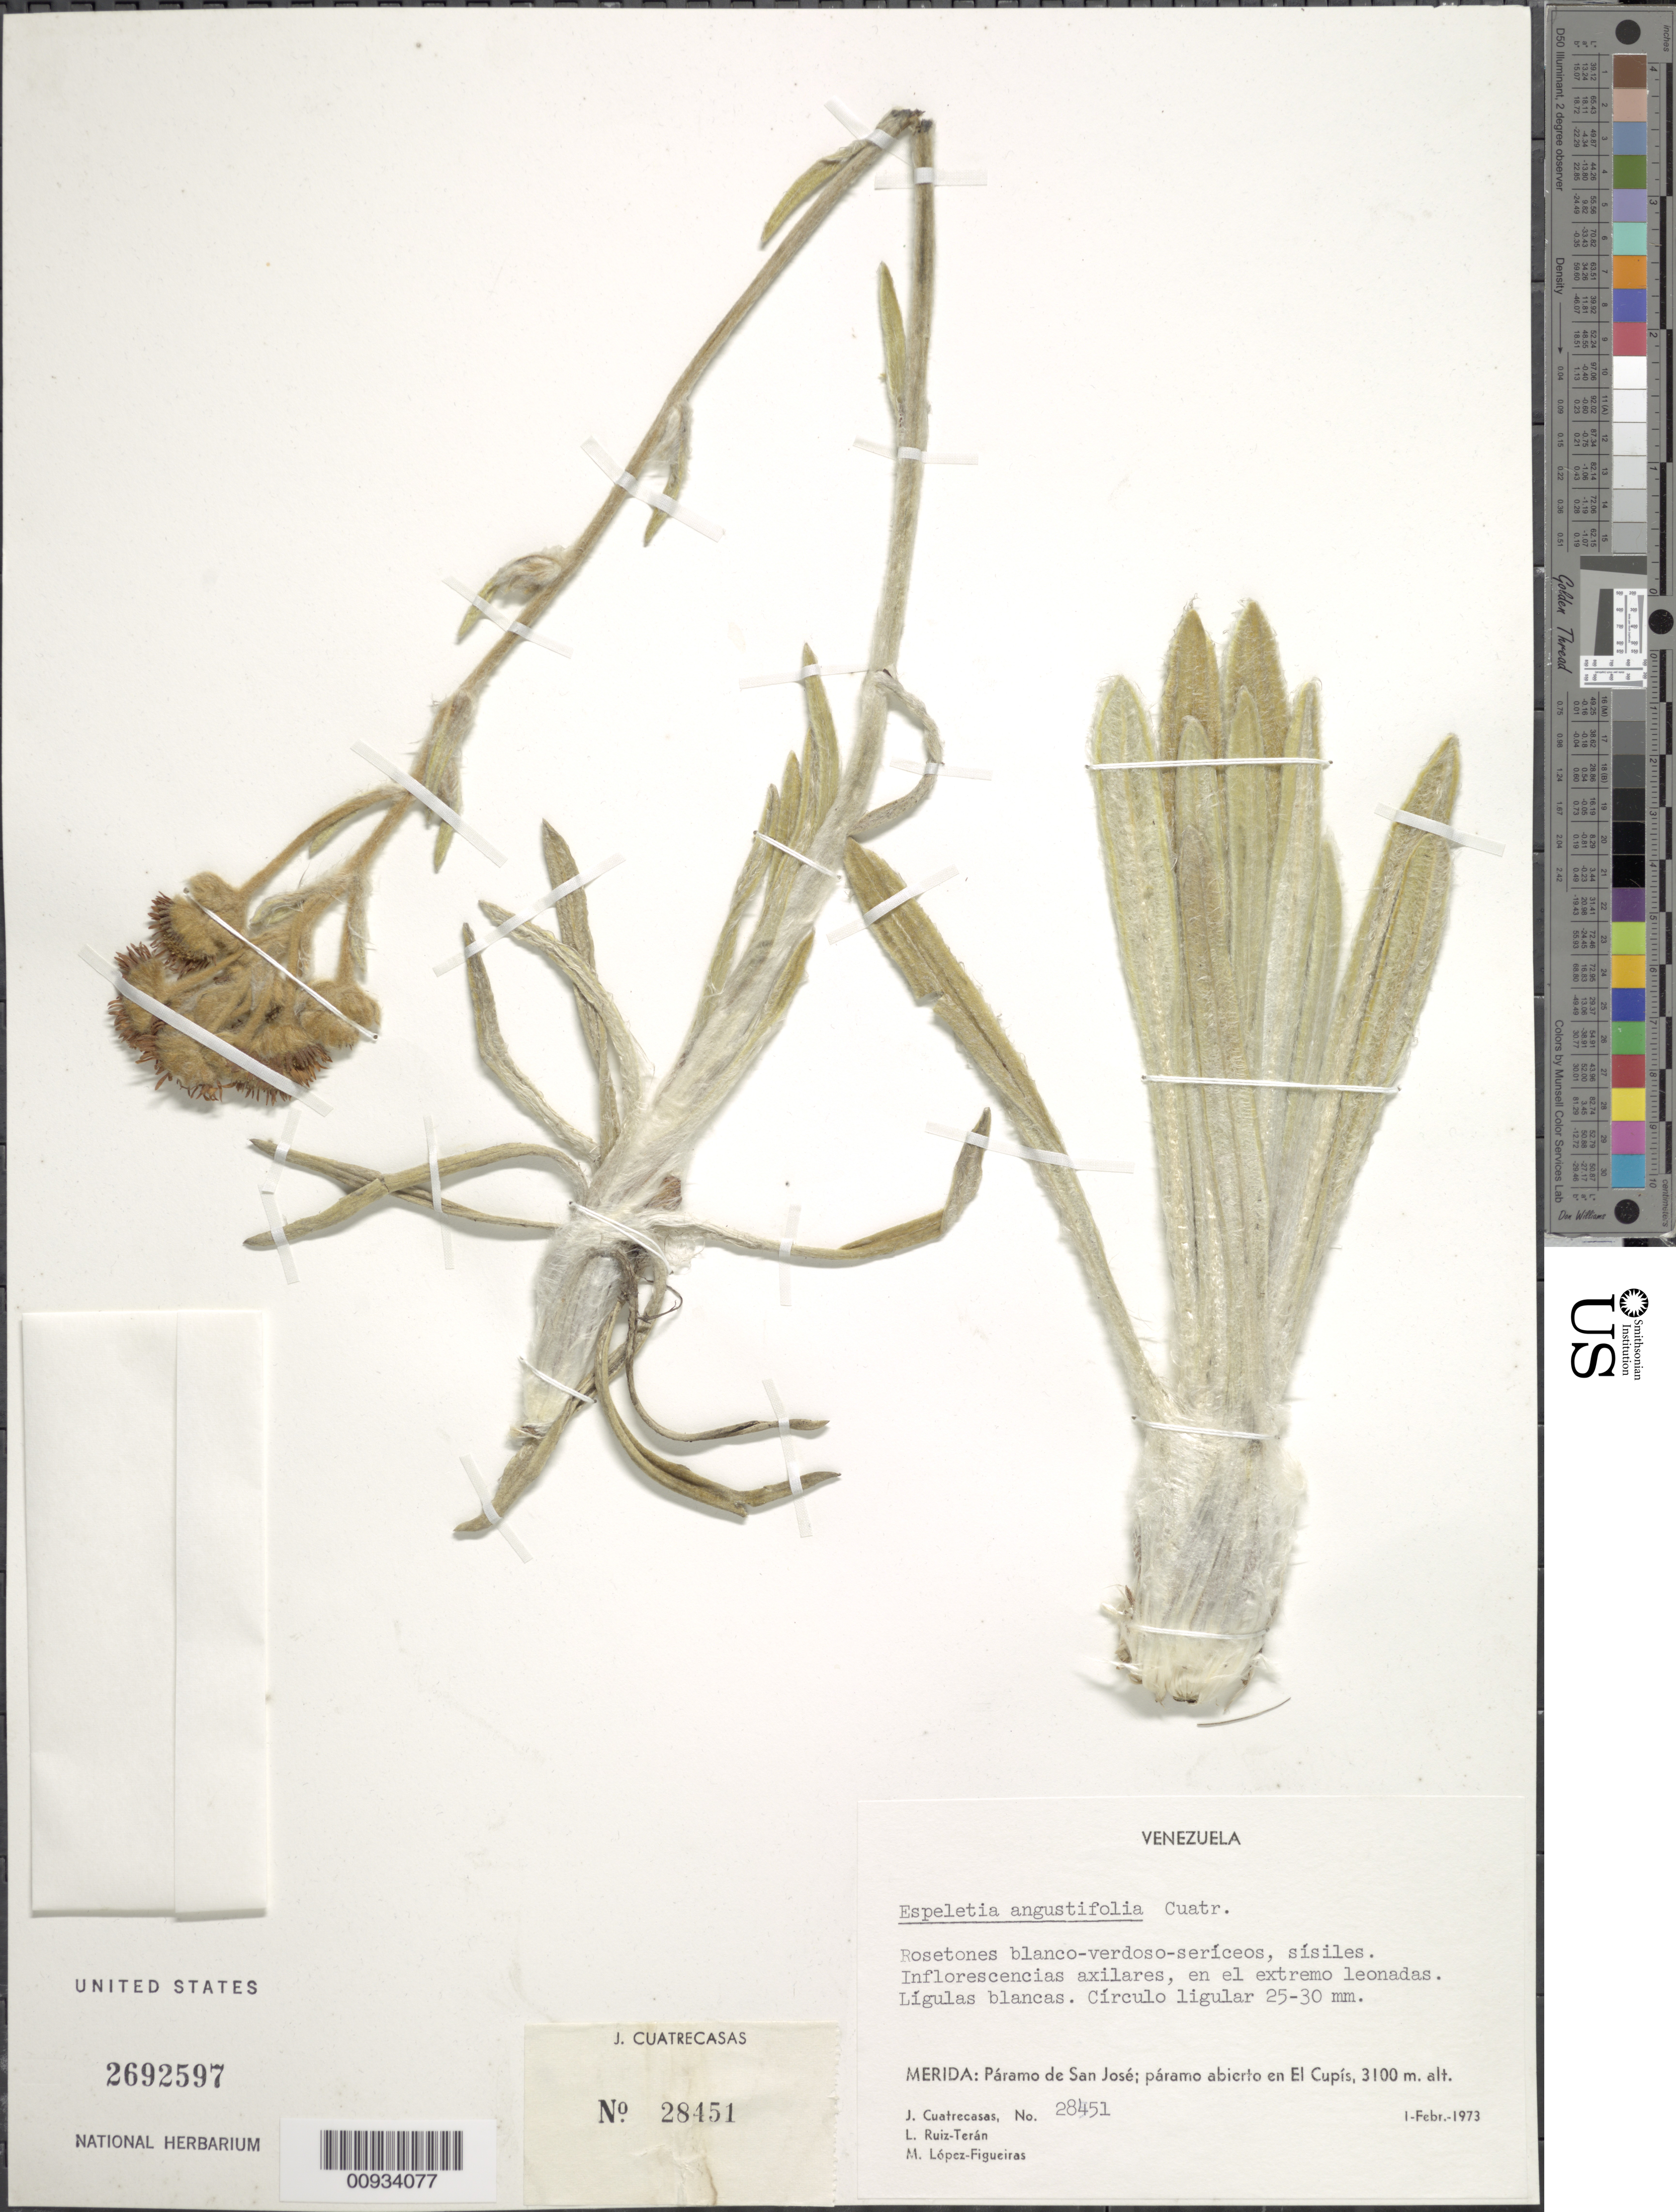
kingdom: Plantae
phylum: Tracheophyta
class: Magnoliopsida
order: Asterales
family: Asteraceae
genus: Espeletiopsis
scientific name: Espeletiopsis angustifolia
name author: (Cuatrec.) Cuatrec.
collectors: J. Cuatrecasas, L. E. Ruíz-Terán & M. López Figueiras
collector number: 28451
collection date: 1973-02-01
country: Venezuela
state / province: Mérida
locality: Páramo de San José. Páramo abierto en El Cupís.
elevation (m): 3100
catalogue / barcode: US 2692597